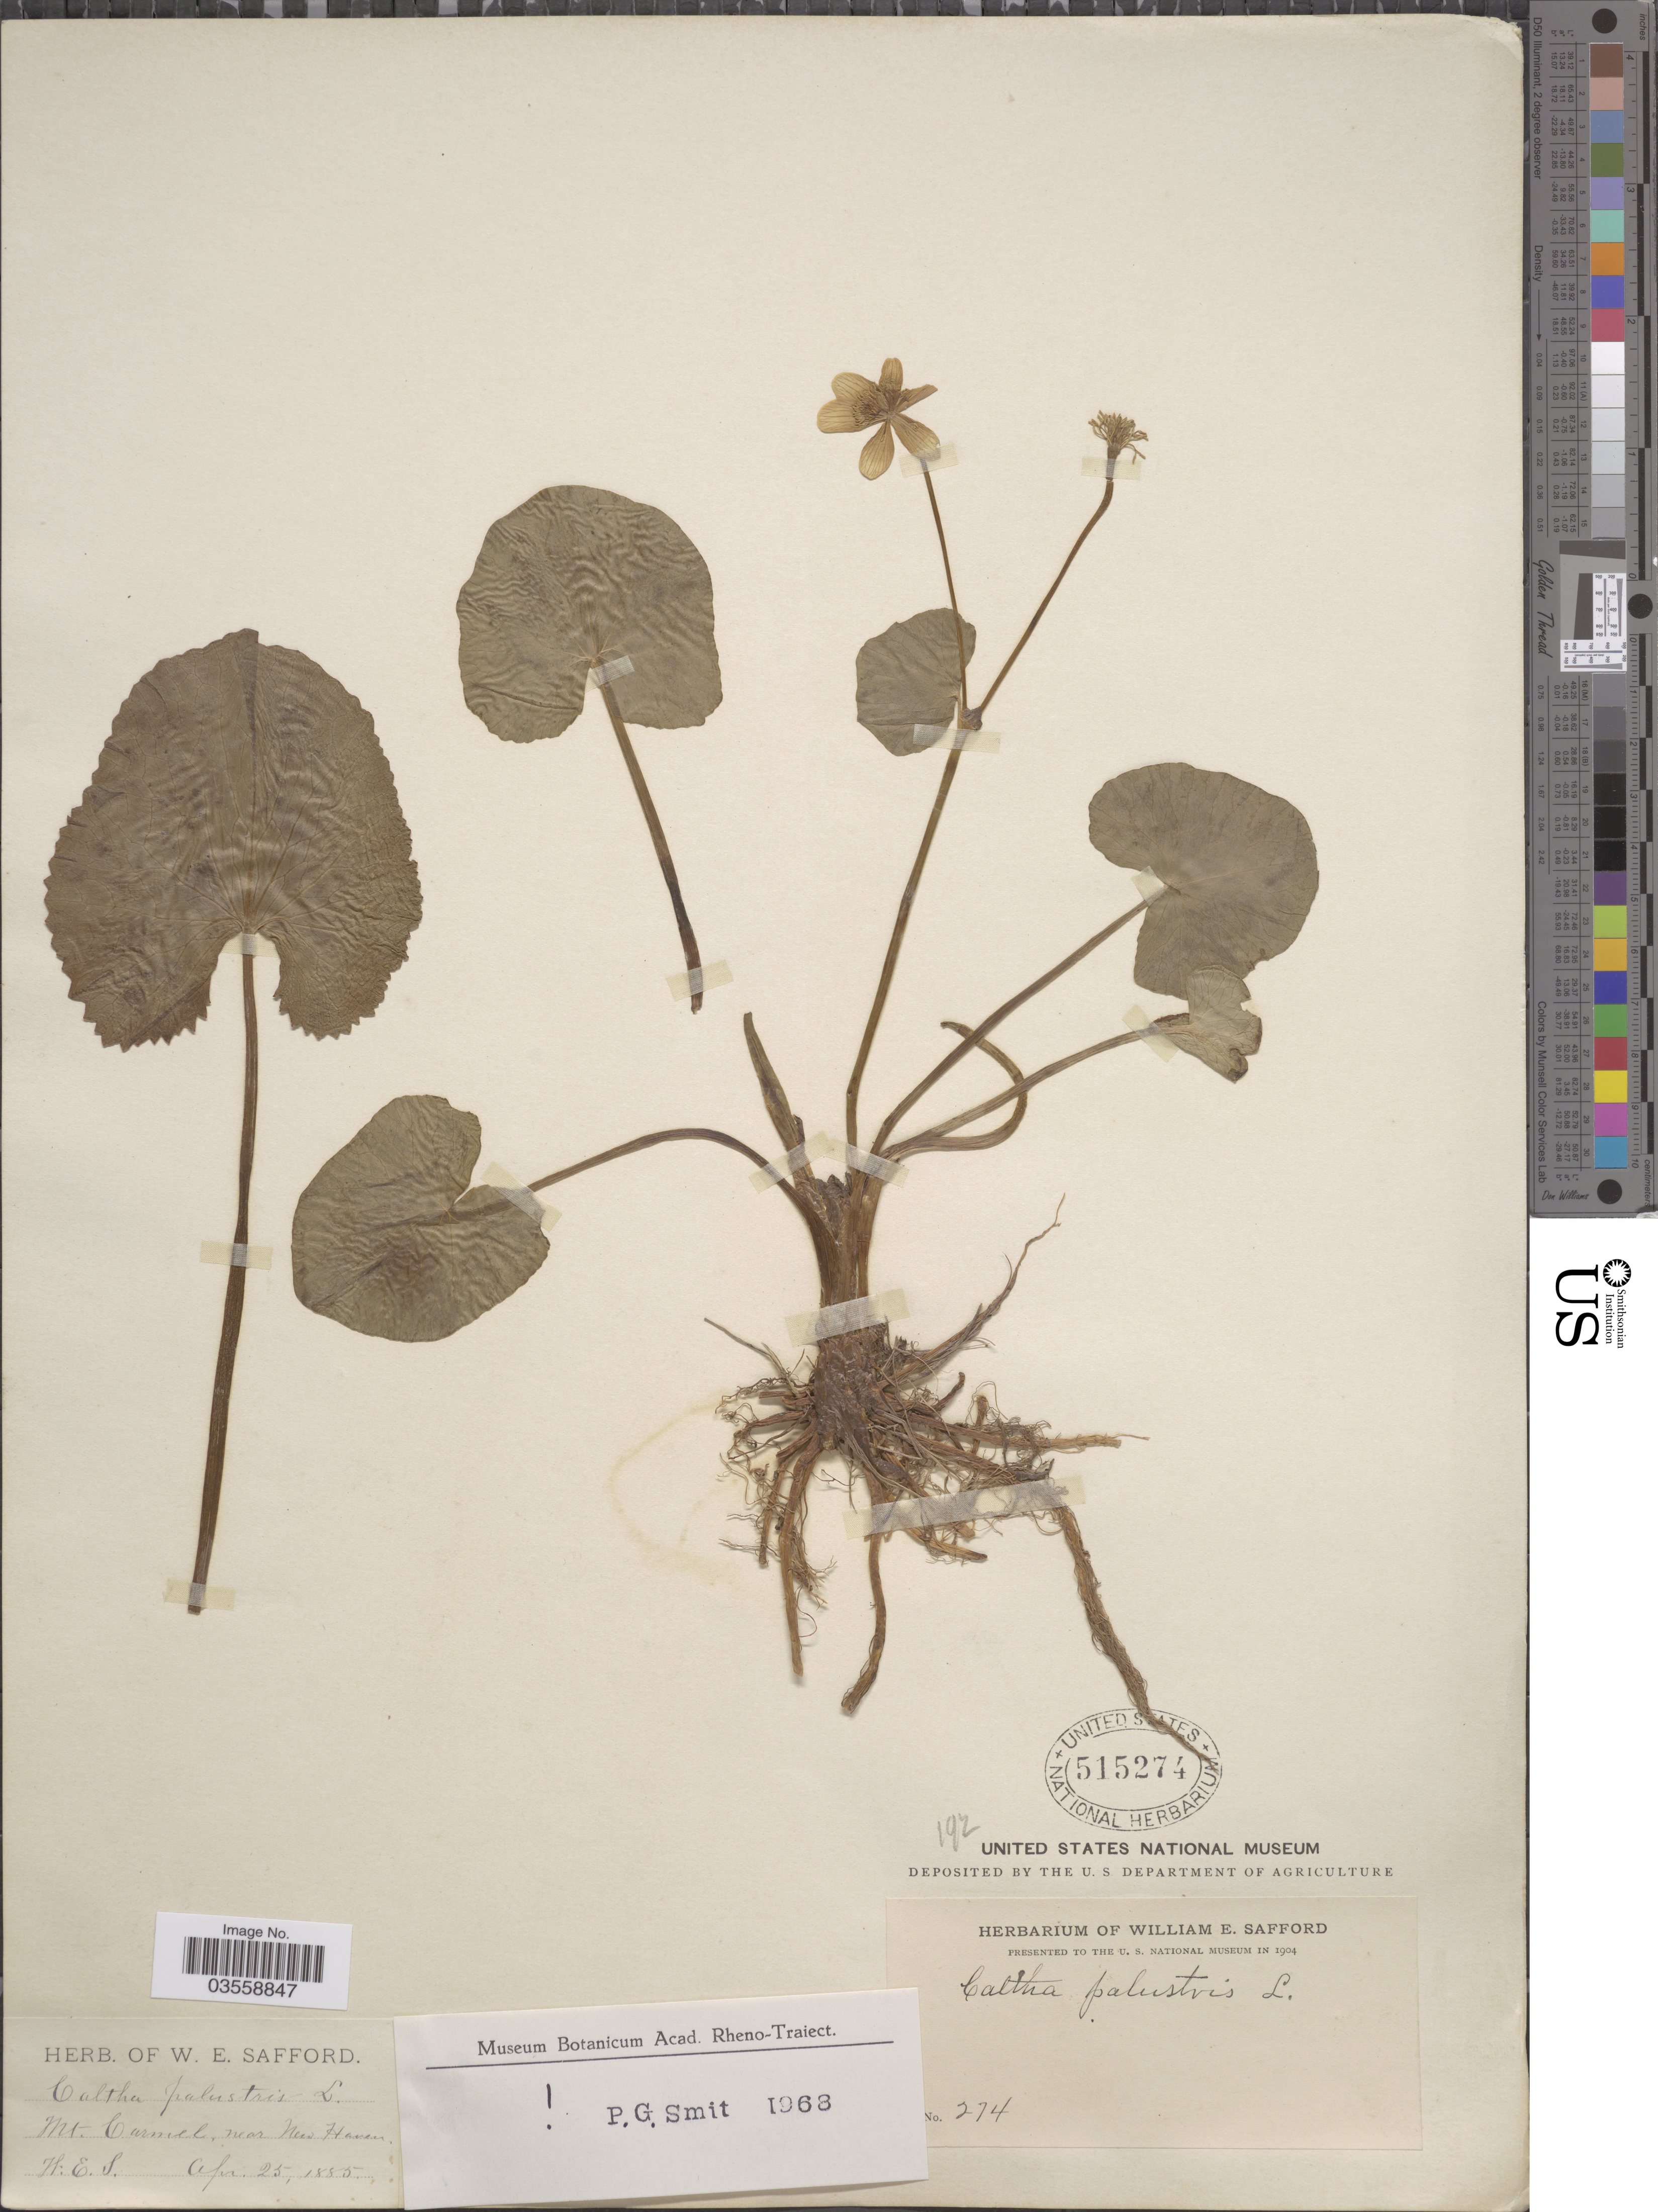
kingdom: Plantae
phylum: Tracheophyta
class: Magnoliopsida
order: Ranunculales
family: Ranunculaceae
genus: Caltha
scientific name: Caltha palustris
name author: L.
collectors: W. E. Safford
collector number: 274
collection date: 1885-04-25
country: United States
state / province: Connecticut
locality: Mt. Carmel, near New Haven.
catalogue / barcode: US 515274